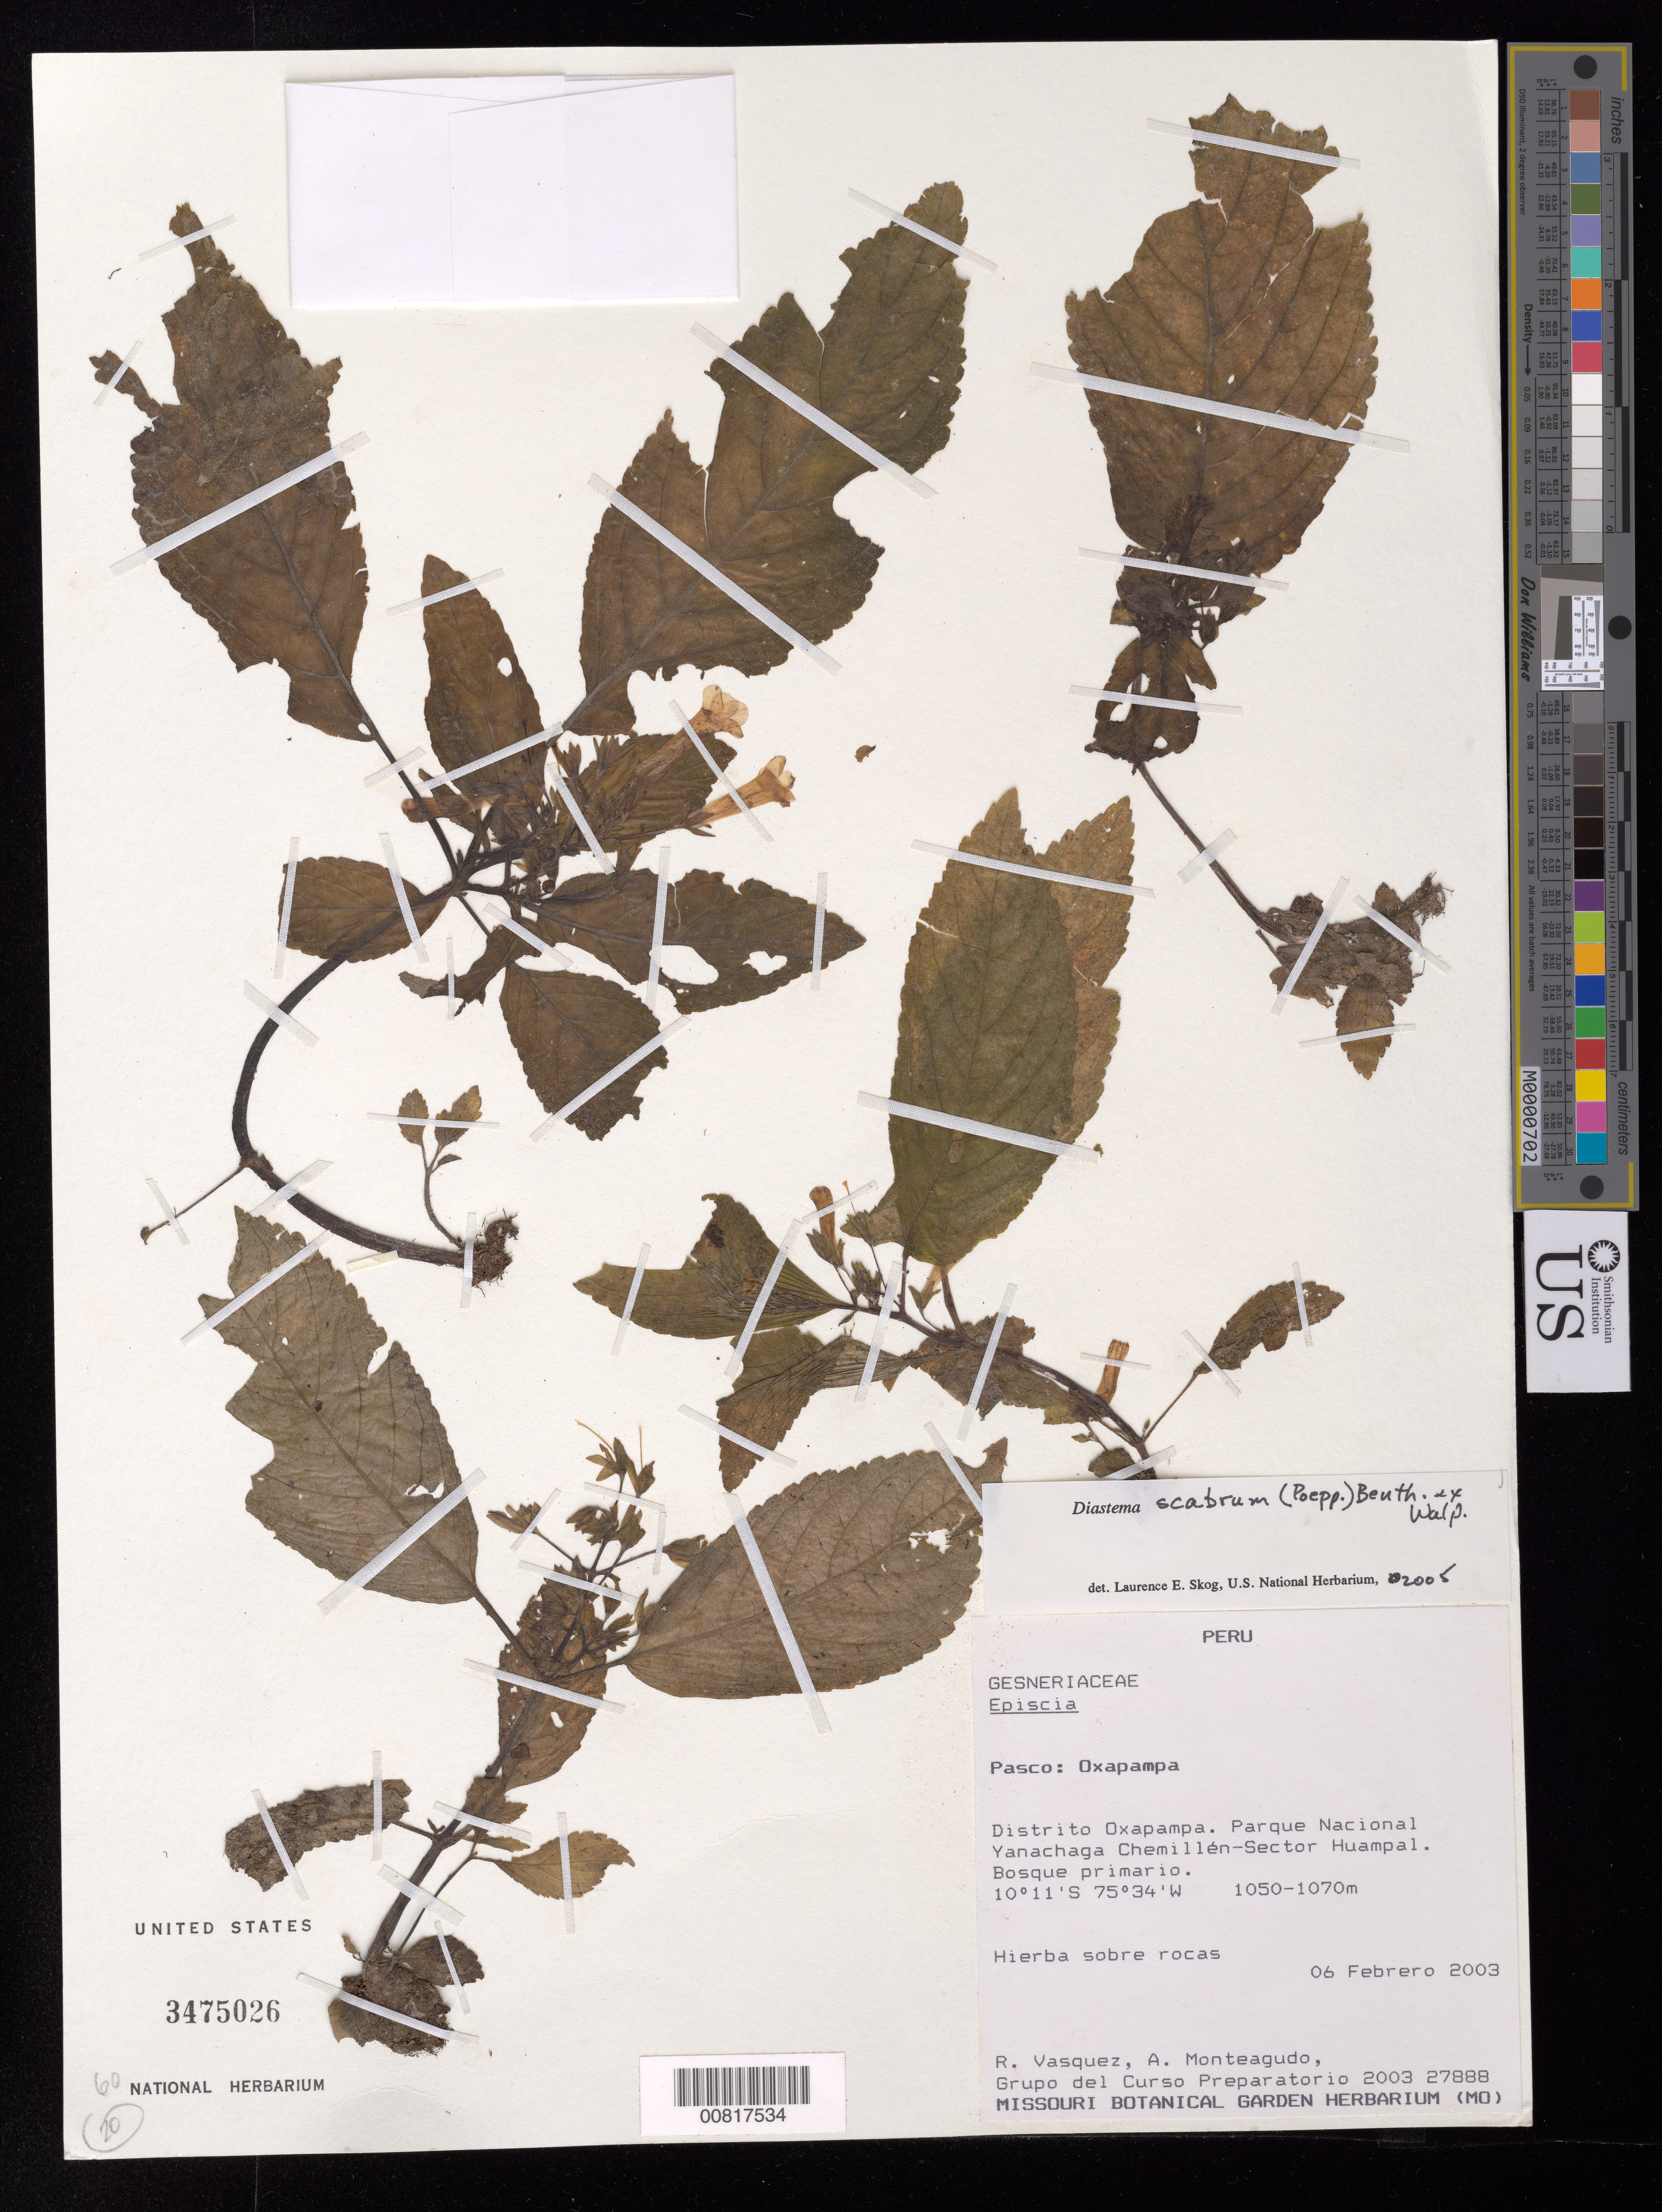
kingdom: Plantae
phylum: Tracheophyta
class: Magnoliopsida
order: Lamiales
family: Gesneriaceae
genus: Diastema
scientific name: Diastema scabrum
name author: (Poepp.) Benth. ex Walp.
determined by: Skog, Laurence E.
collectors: R. Vásquez, A. Monteagudo & Grupo del Curso Preparatorio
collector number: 27888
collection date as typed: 06 Feb 2003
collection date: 2003-02-06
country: Peru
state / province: Pasco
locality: Pasco: Oxapampa. Distrito Oxapampa. Parque Nacional Yanachaga Chemillén, Sector Huampal.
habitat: Bosque primario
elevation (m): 1050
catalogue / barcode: US 3475026